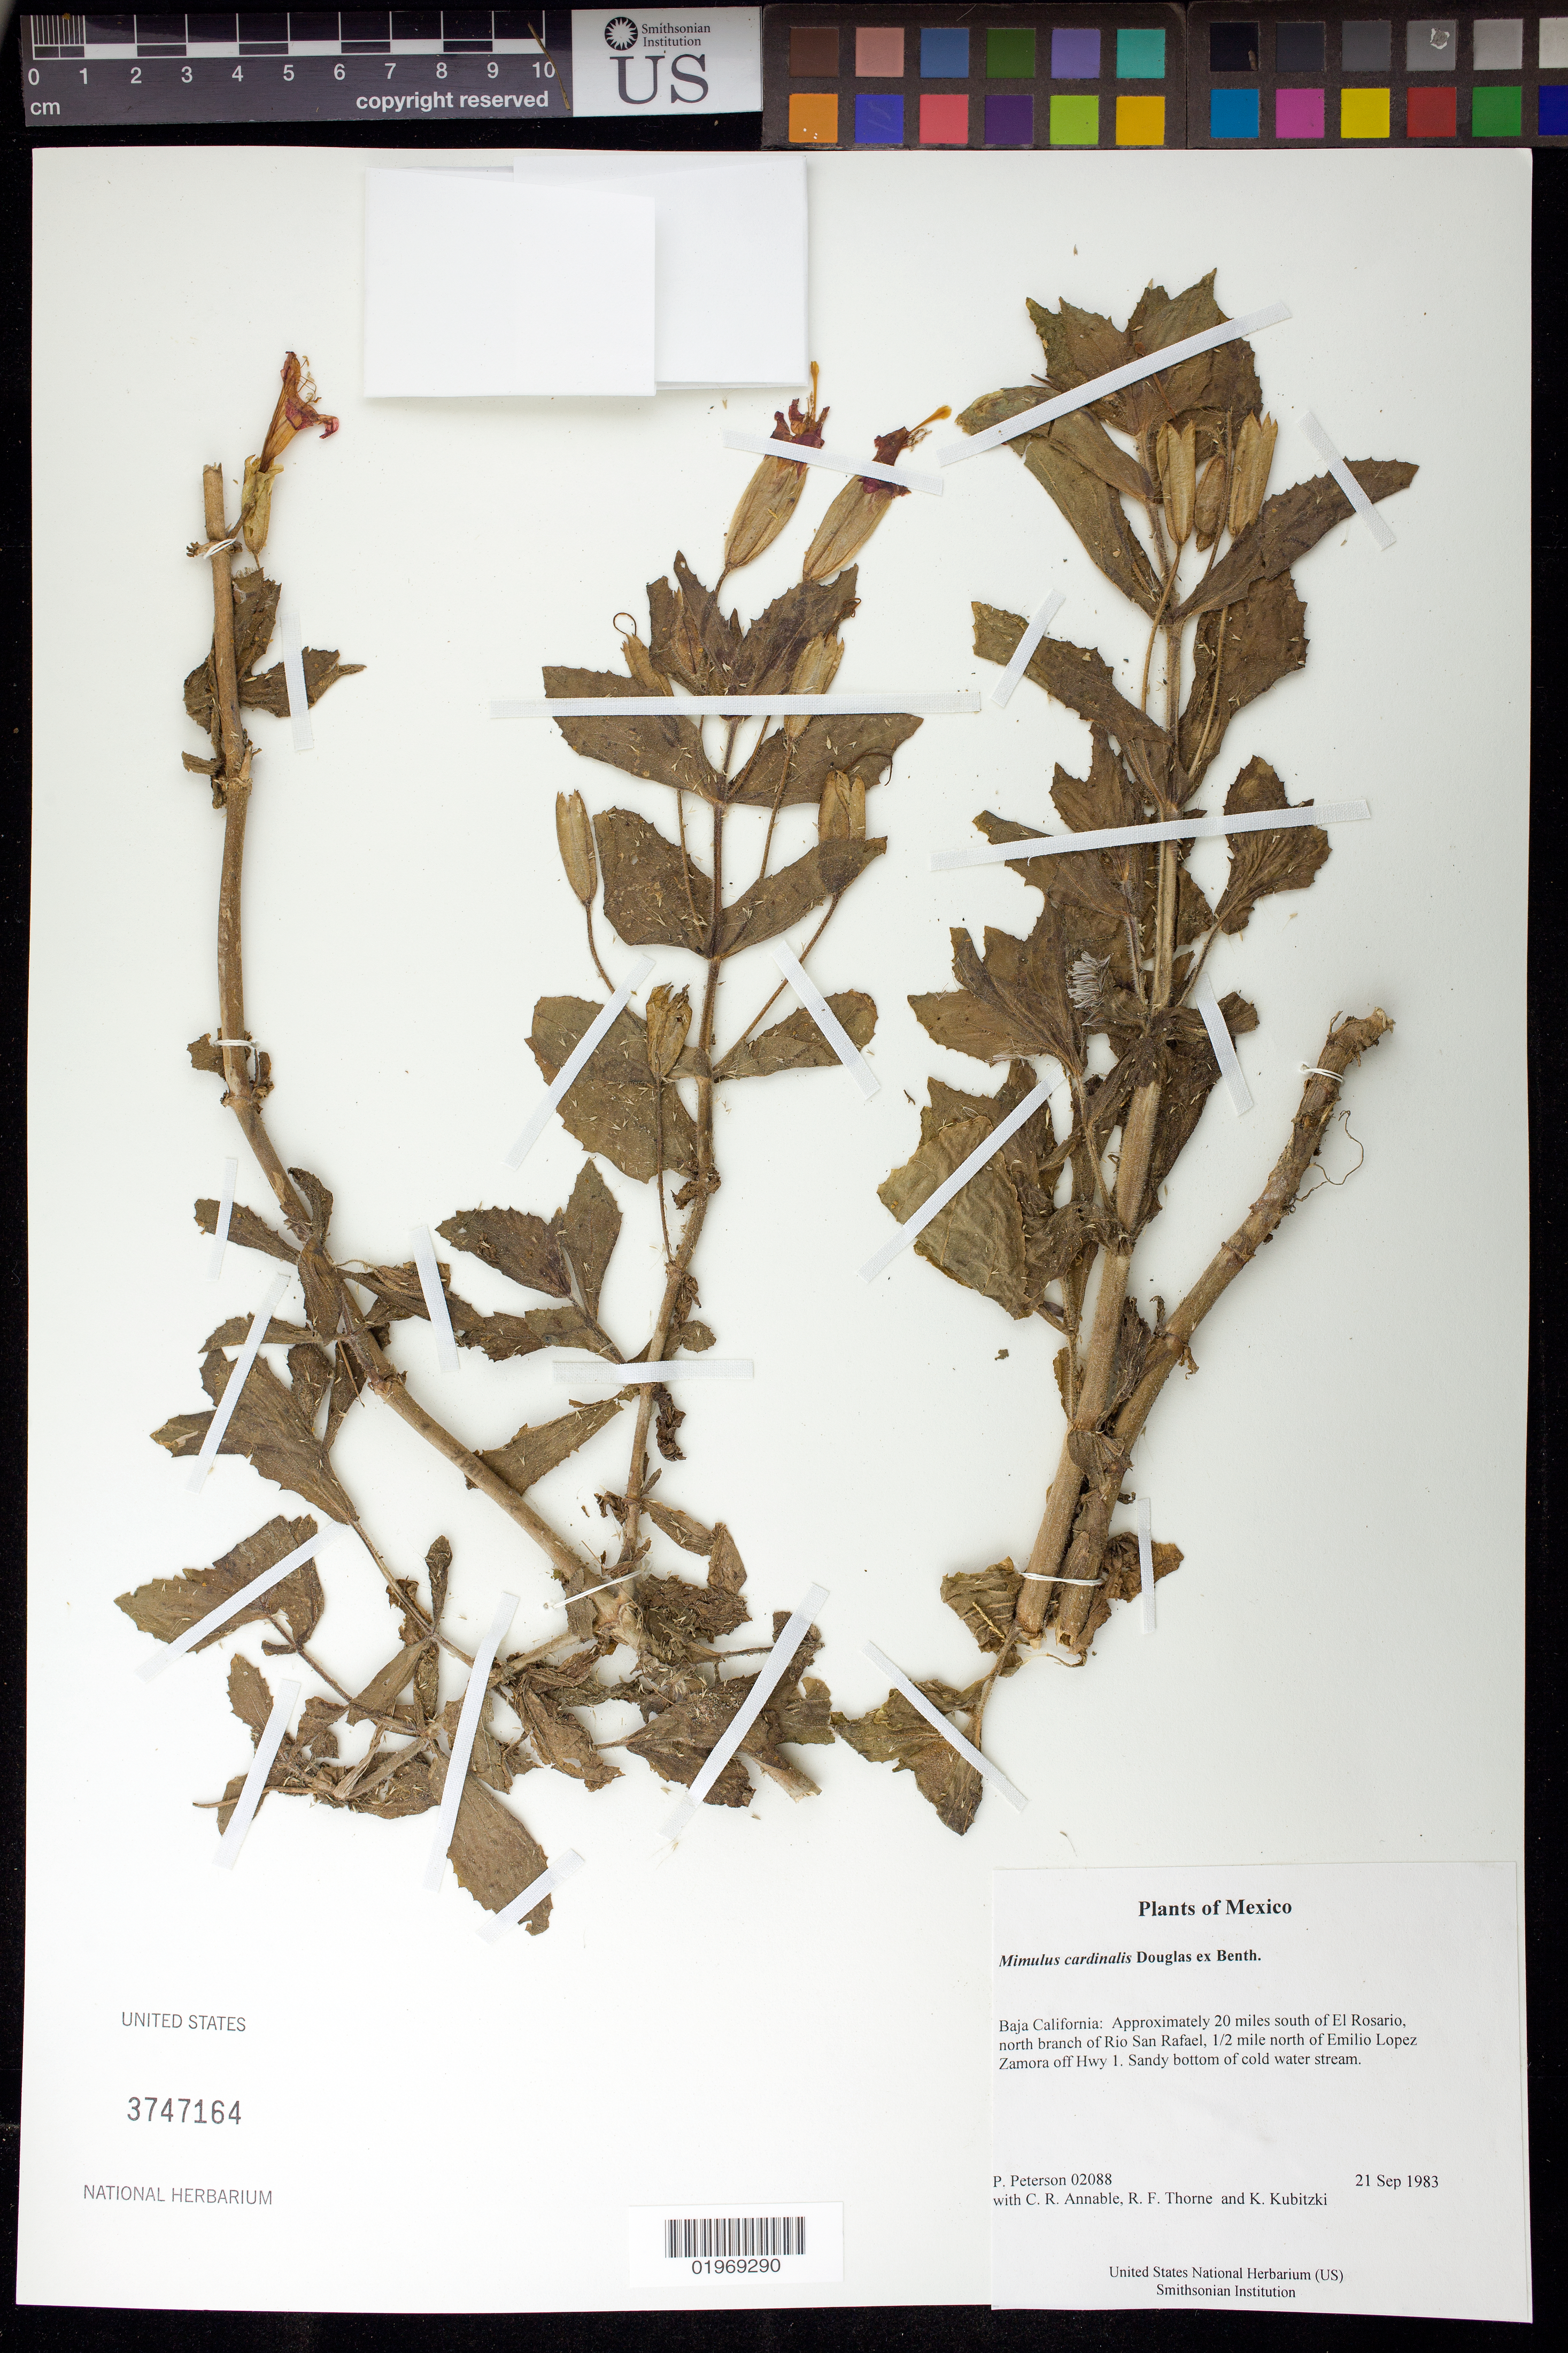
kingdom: Plantae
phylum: Tracheophyta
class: Magnoliopsida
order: Lamiales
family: Phrymaceae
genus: Mimulus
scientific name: Mimulus cardinalis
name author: Douglas ex Benth.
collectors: P. M. Peterson, C. R. Annable, R. F. Thorne & K. Kubitzki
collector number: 02088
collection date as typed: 21 Sep 1983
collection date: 1983-09-21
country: Mexico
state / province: Baja California Norte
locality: Approximately 20 miles south of El Rosario, north branch of Rio San Rafael, 1/2 mile north of Emilio Lopez Zamora off Hwy 1.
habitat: Sandy bottom of cold water stream.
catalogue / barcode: US 3747164